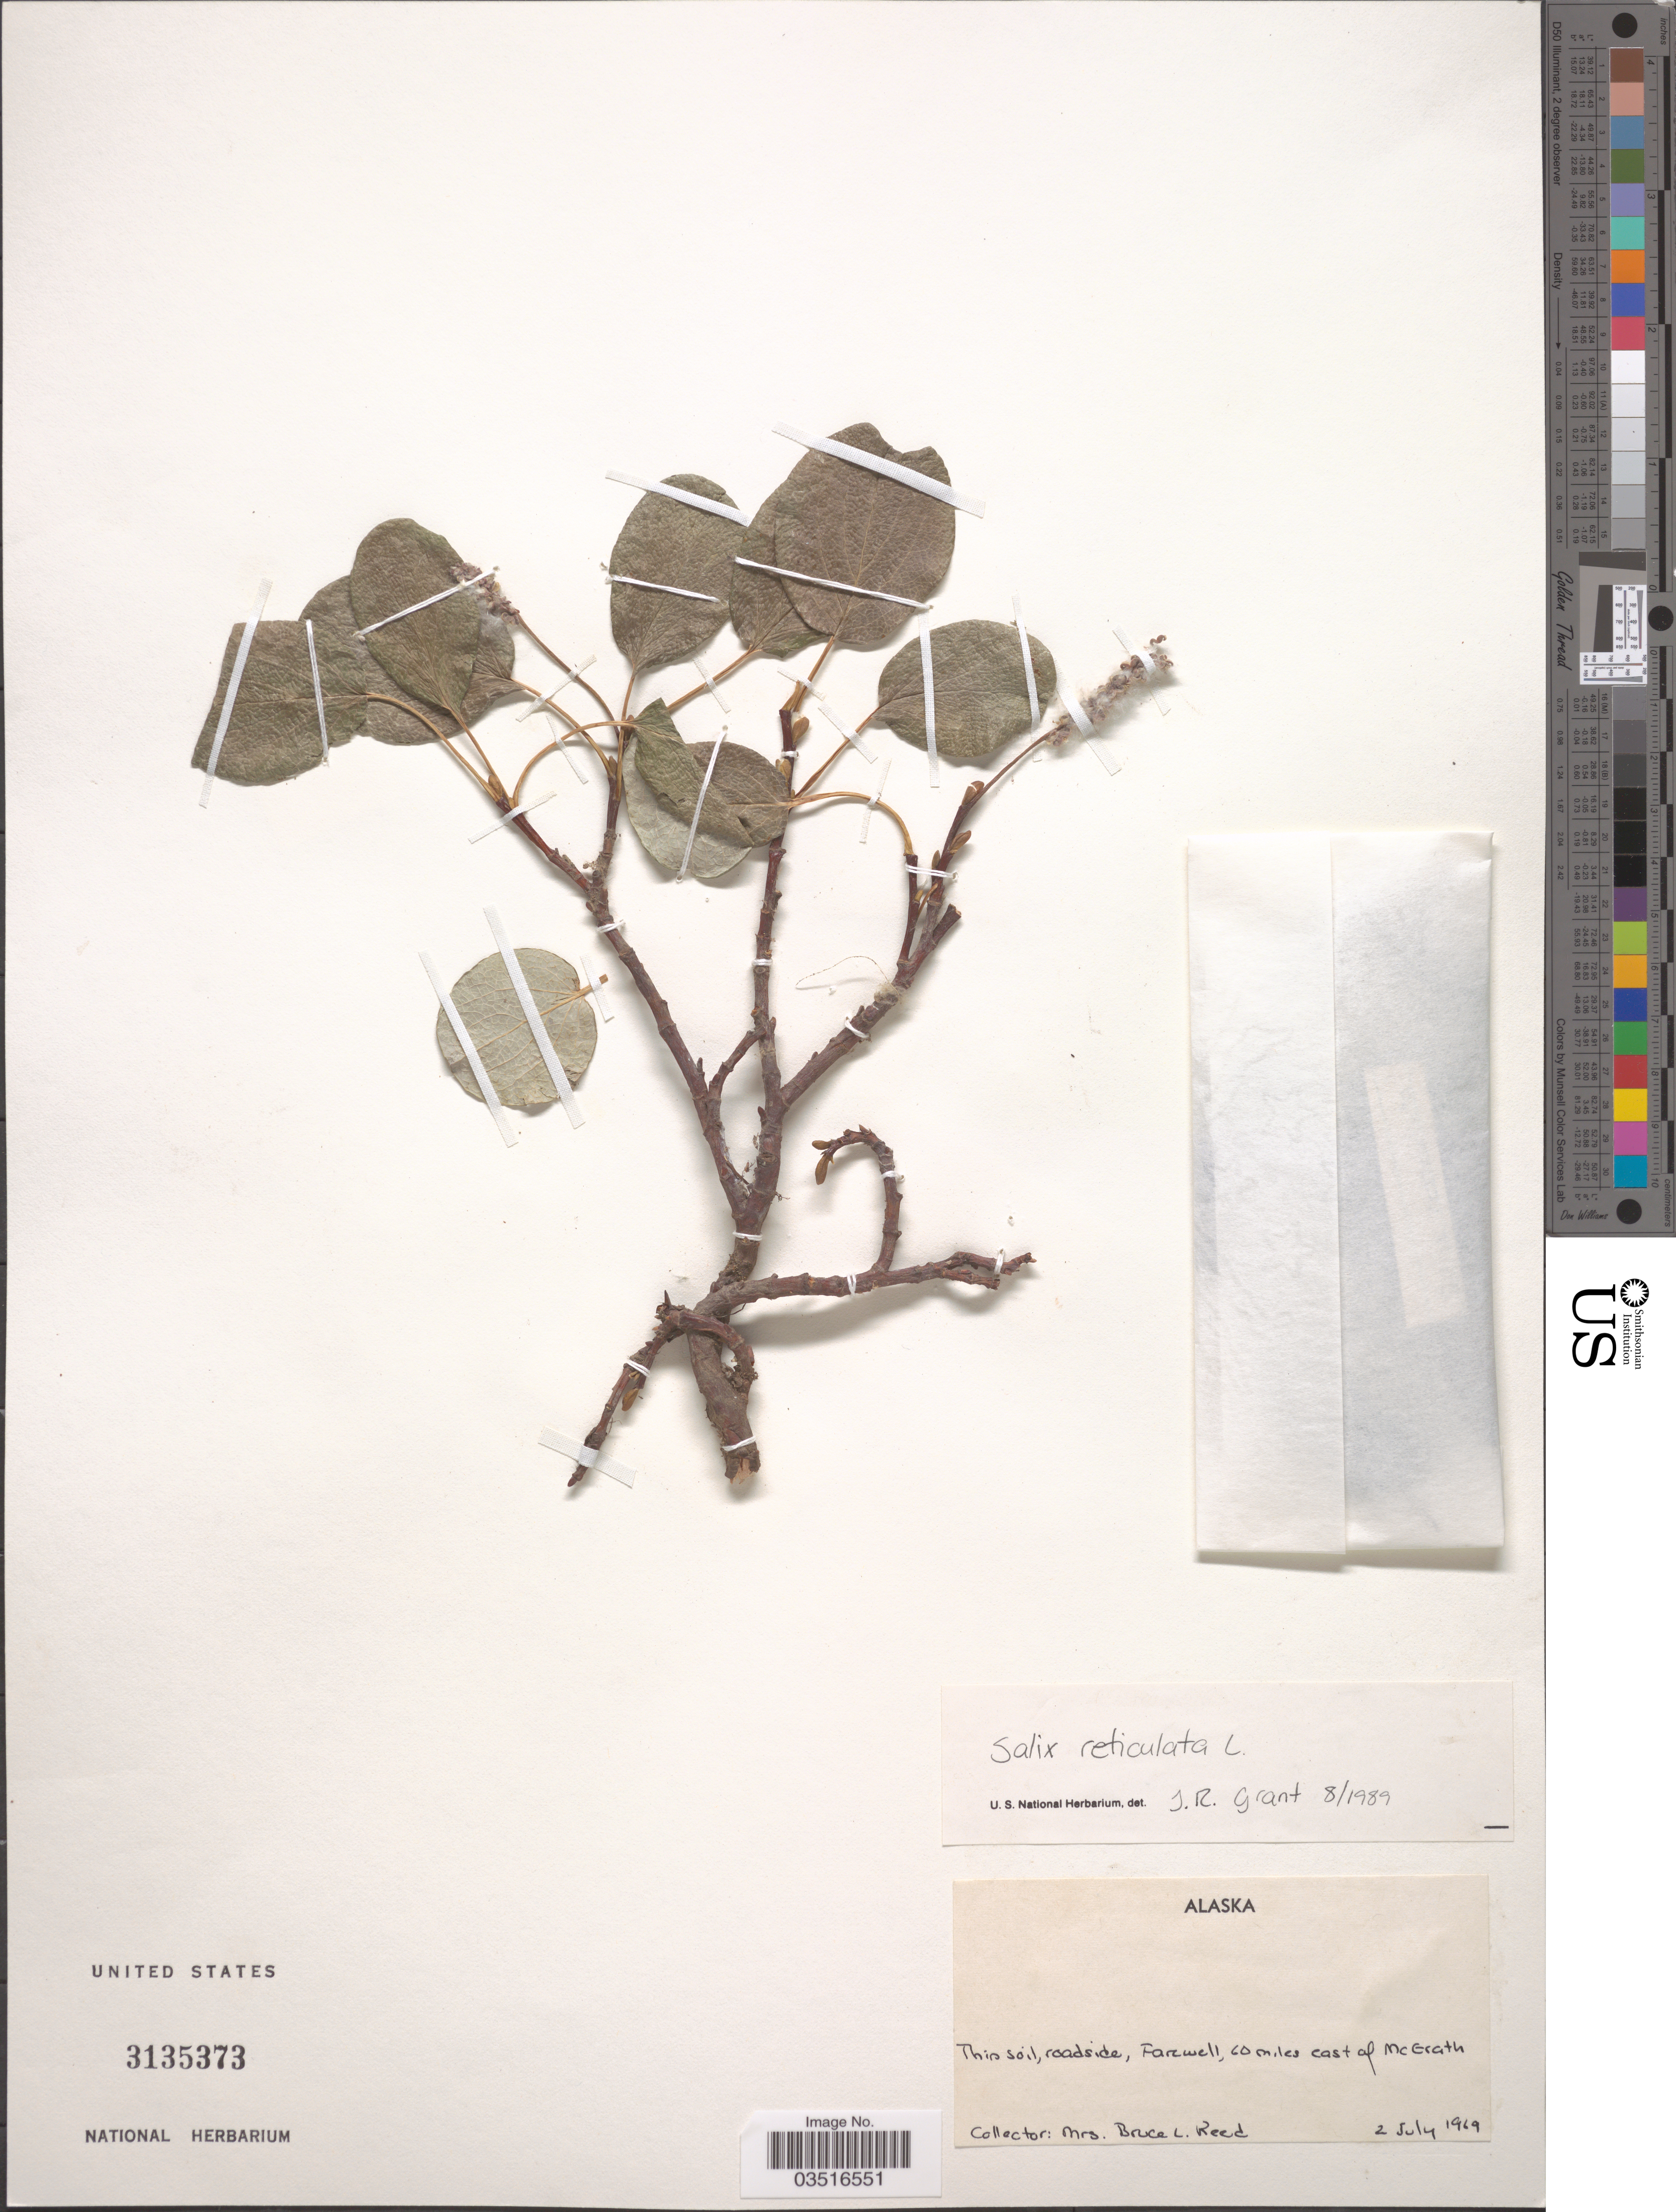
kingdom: Plantae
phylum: Tracheophyta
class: Magnoliopsida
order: Malpighiales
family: Salicaceae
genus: Salix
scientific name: Salix reticulata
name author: L.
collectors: B. Reed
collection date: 1969-07-02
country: United States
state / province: Alaska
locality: Roadside, Farewell, 60 miles east of McGrath.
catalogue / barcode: US 3135373